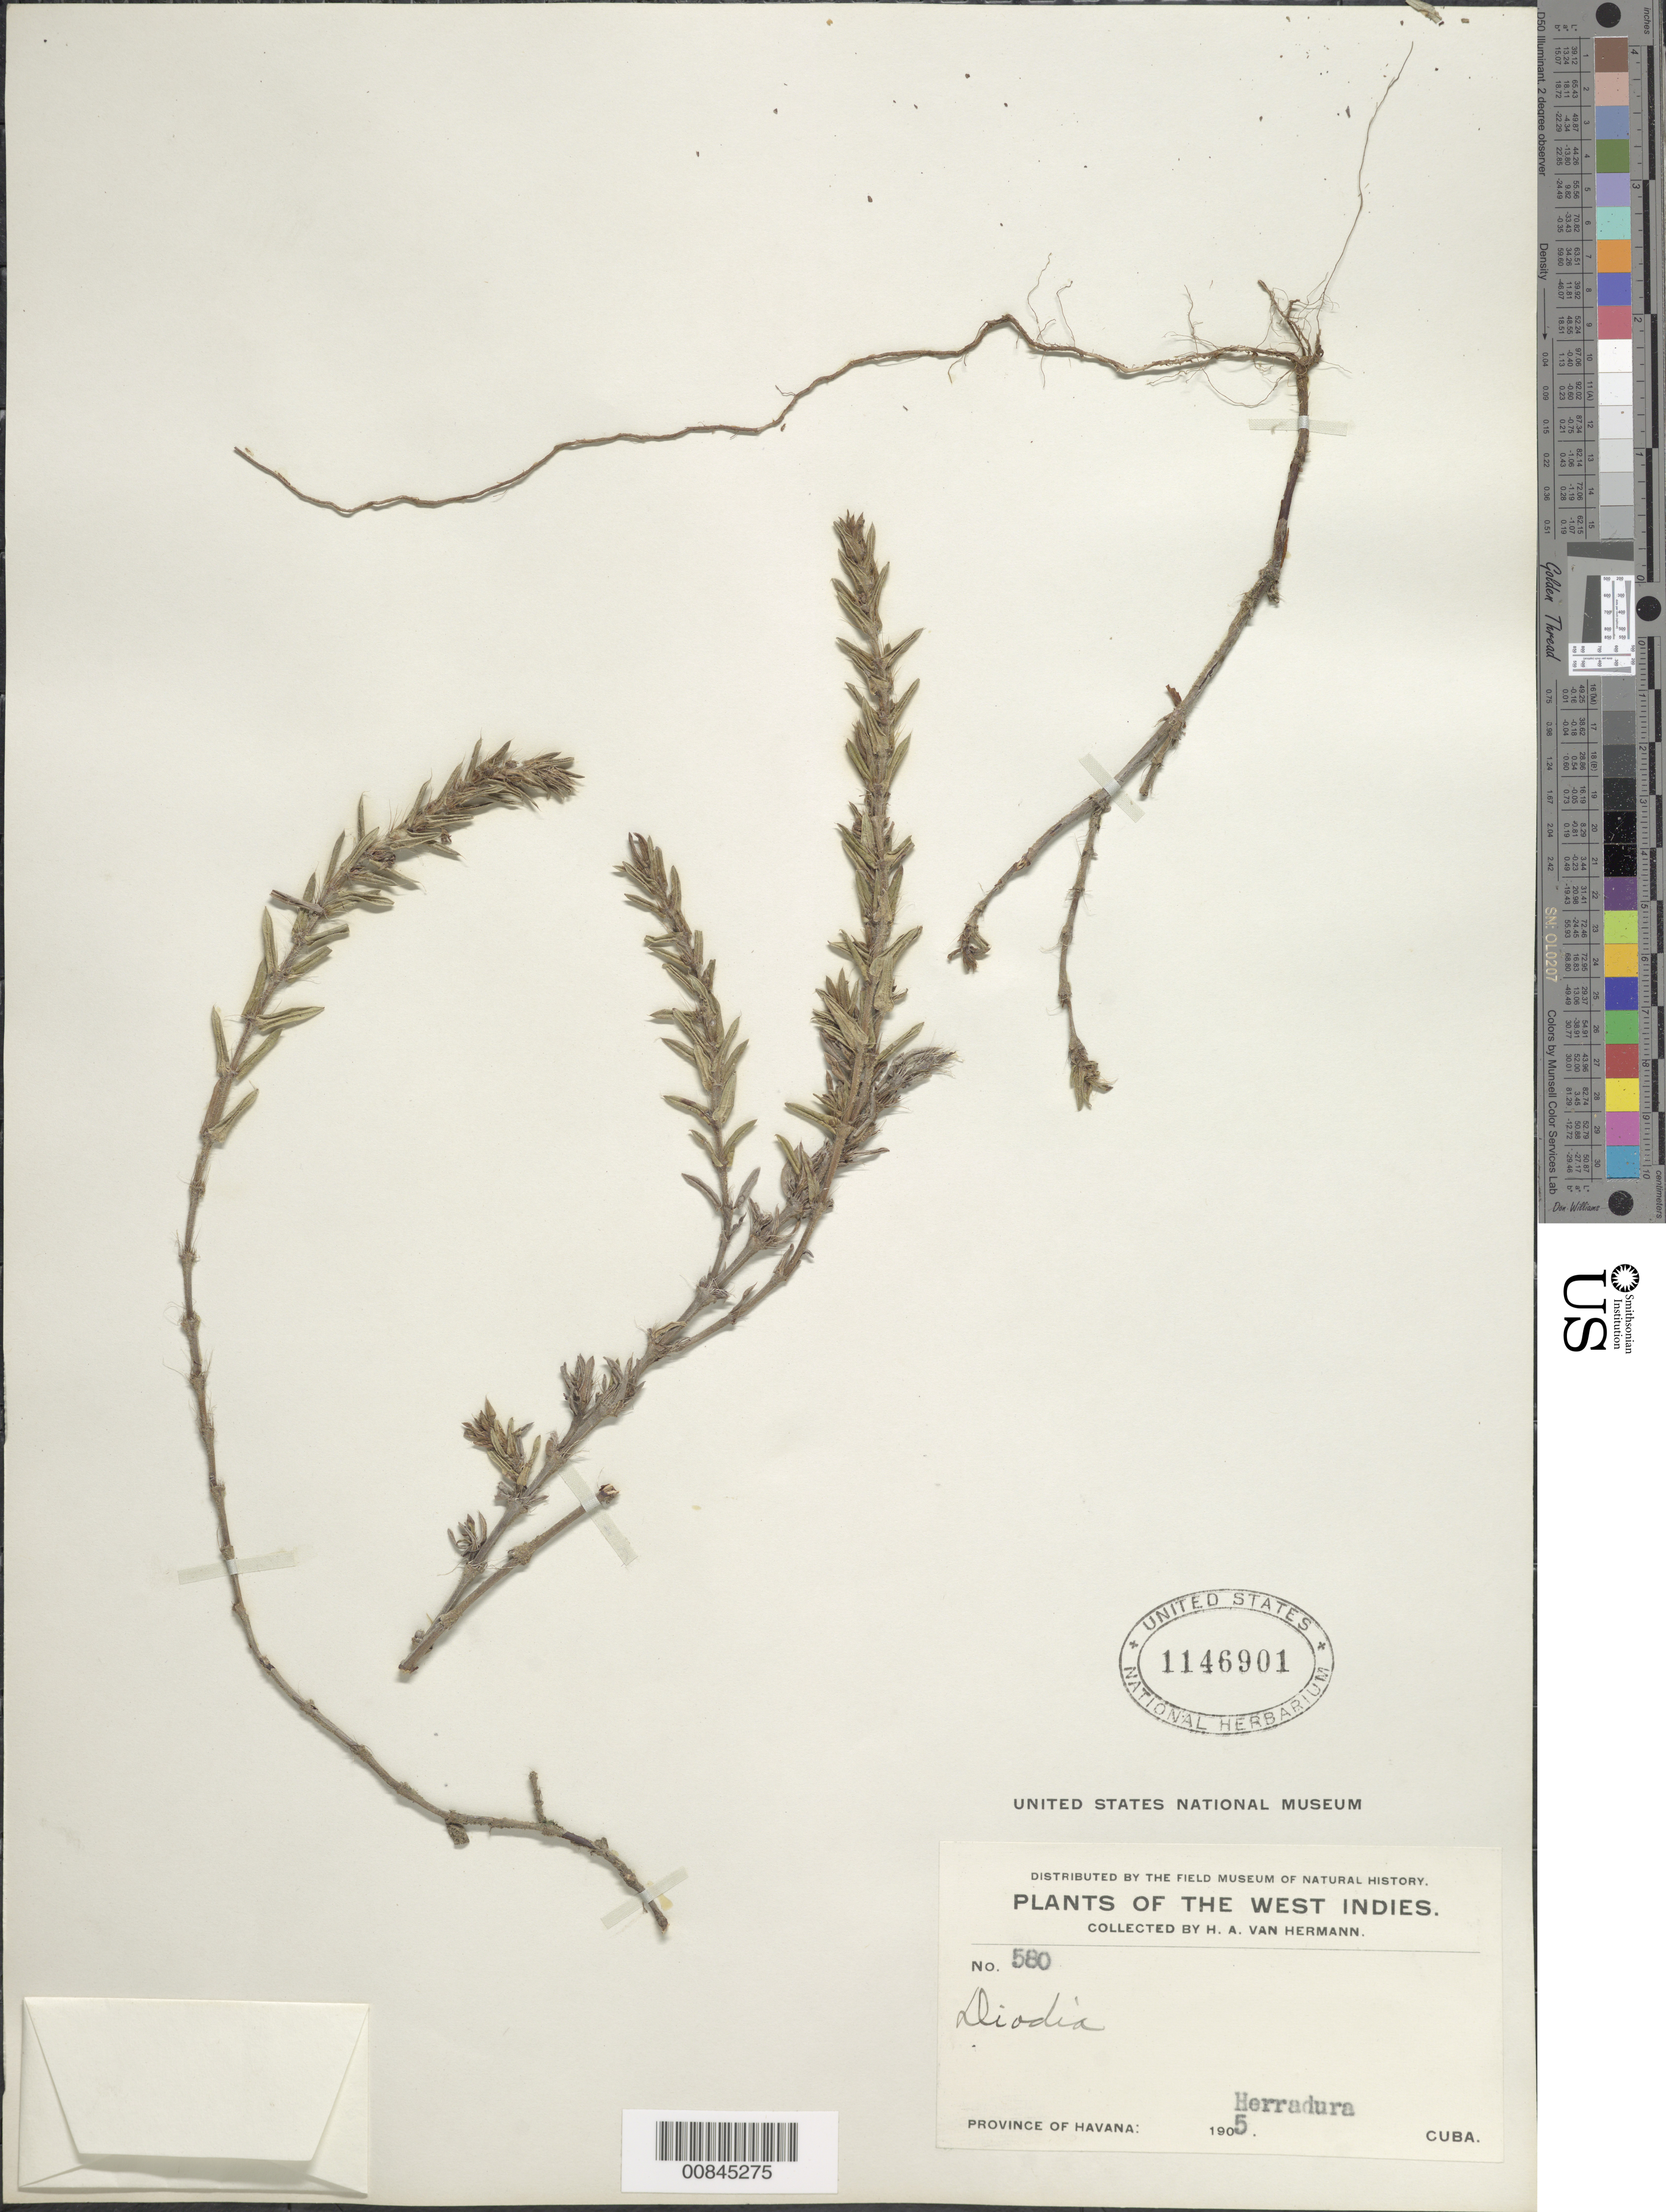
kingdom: Plantae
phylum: Tracheophyta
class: Magnoliopsida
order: Gentianales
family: Rubiaceae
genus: Diodella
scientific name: Diodella apiculata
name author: (Willd. ex Roem. & Schult.) Bacigalupo & E.L. Cabral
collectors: H. A. Van Hermann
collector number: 580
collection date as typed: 1905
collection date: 1905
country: Cuba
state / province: La Habana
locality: Herradura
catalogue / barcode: US 1146901